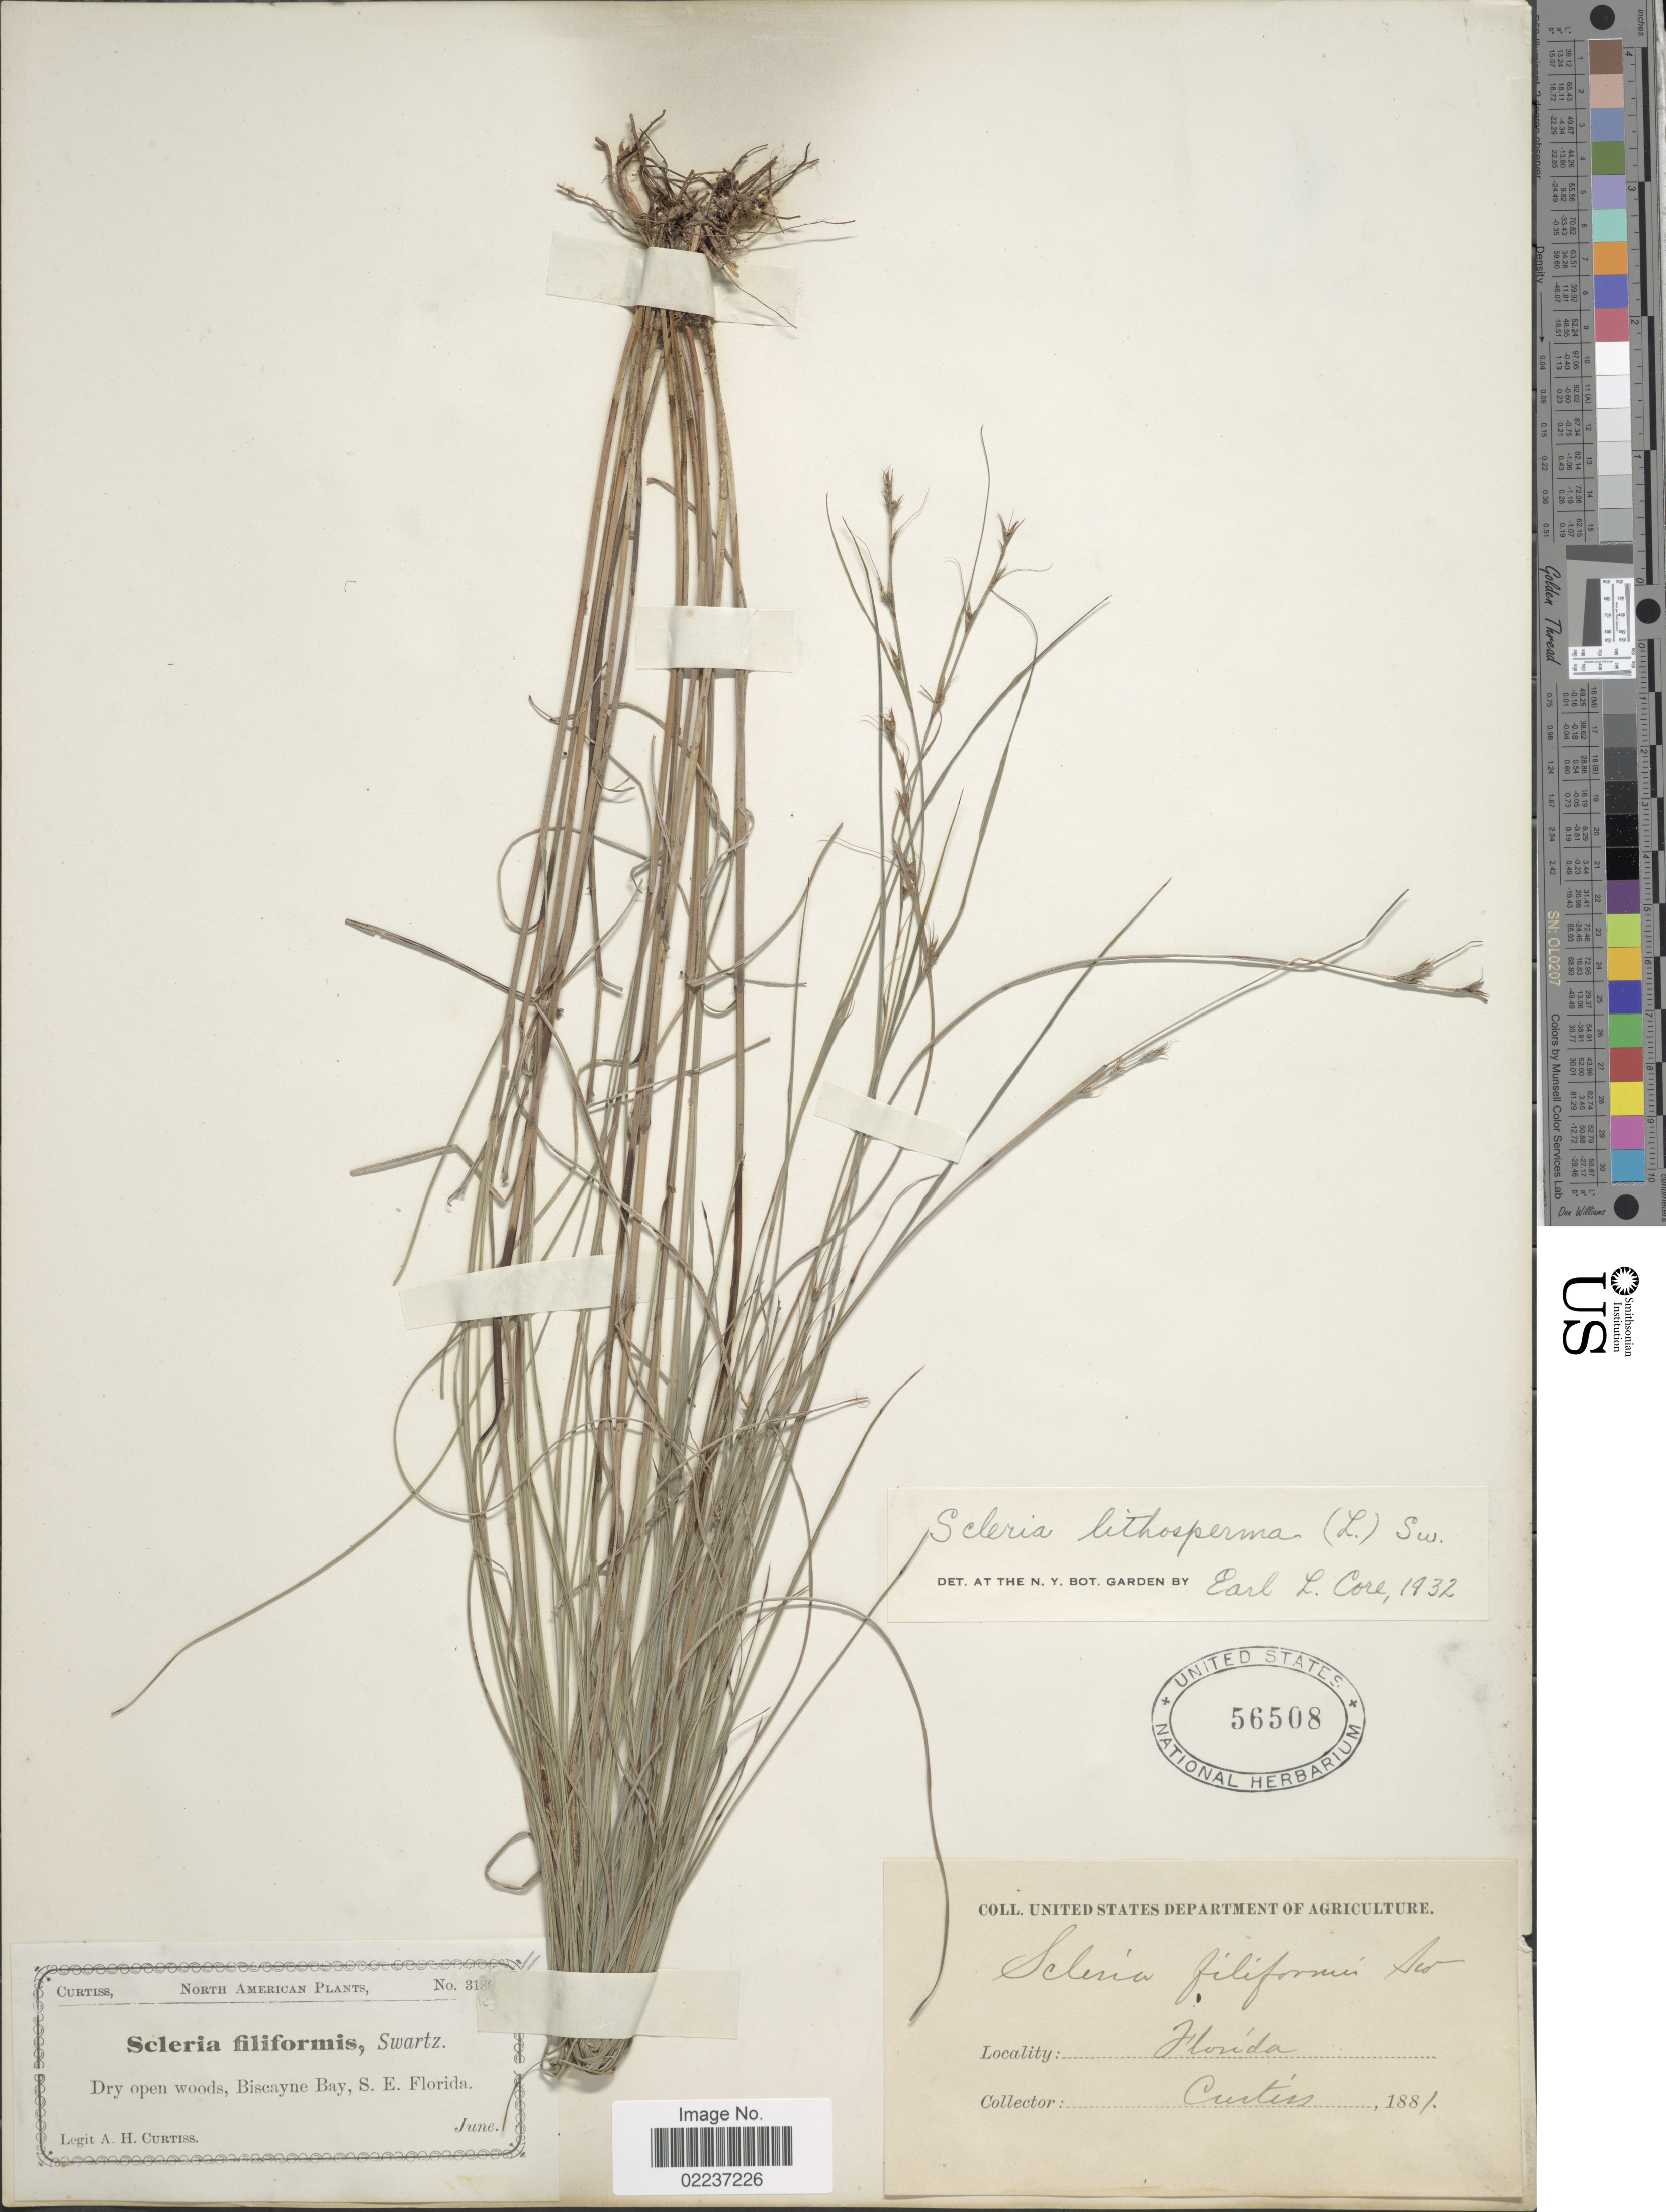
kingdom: Plantae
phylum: Tracheophyta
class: Liliopsida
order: Poales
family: Cyperaceae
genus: Scleria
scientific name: Scleria lithosperma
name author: (L.) Sw.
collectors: A. H. Curtiss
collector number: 3188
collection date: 1881-06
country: United States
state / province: Florida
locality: Biscayne Bay, S.E. Florida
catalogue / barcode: US 56508